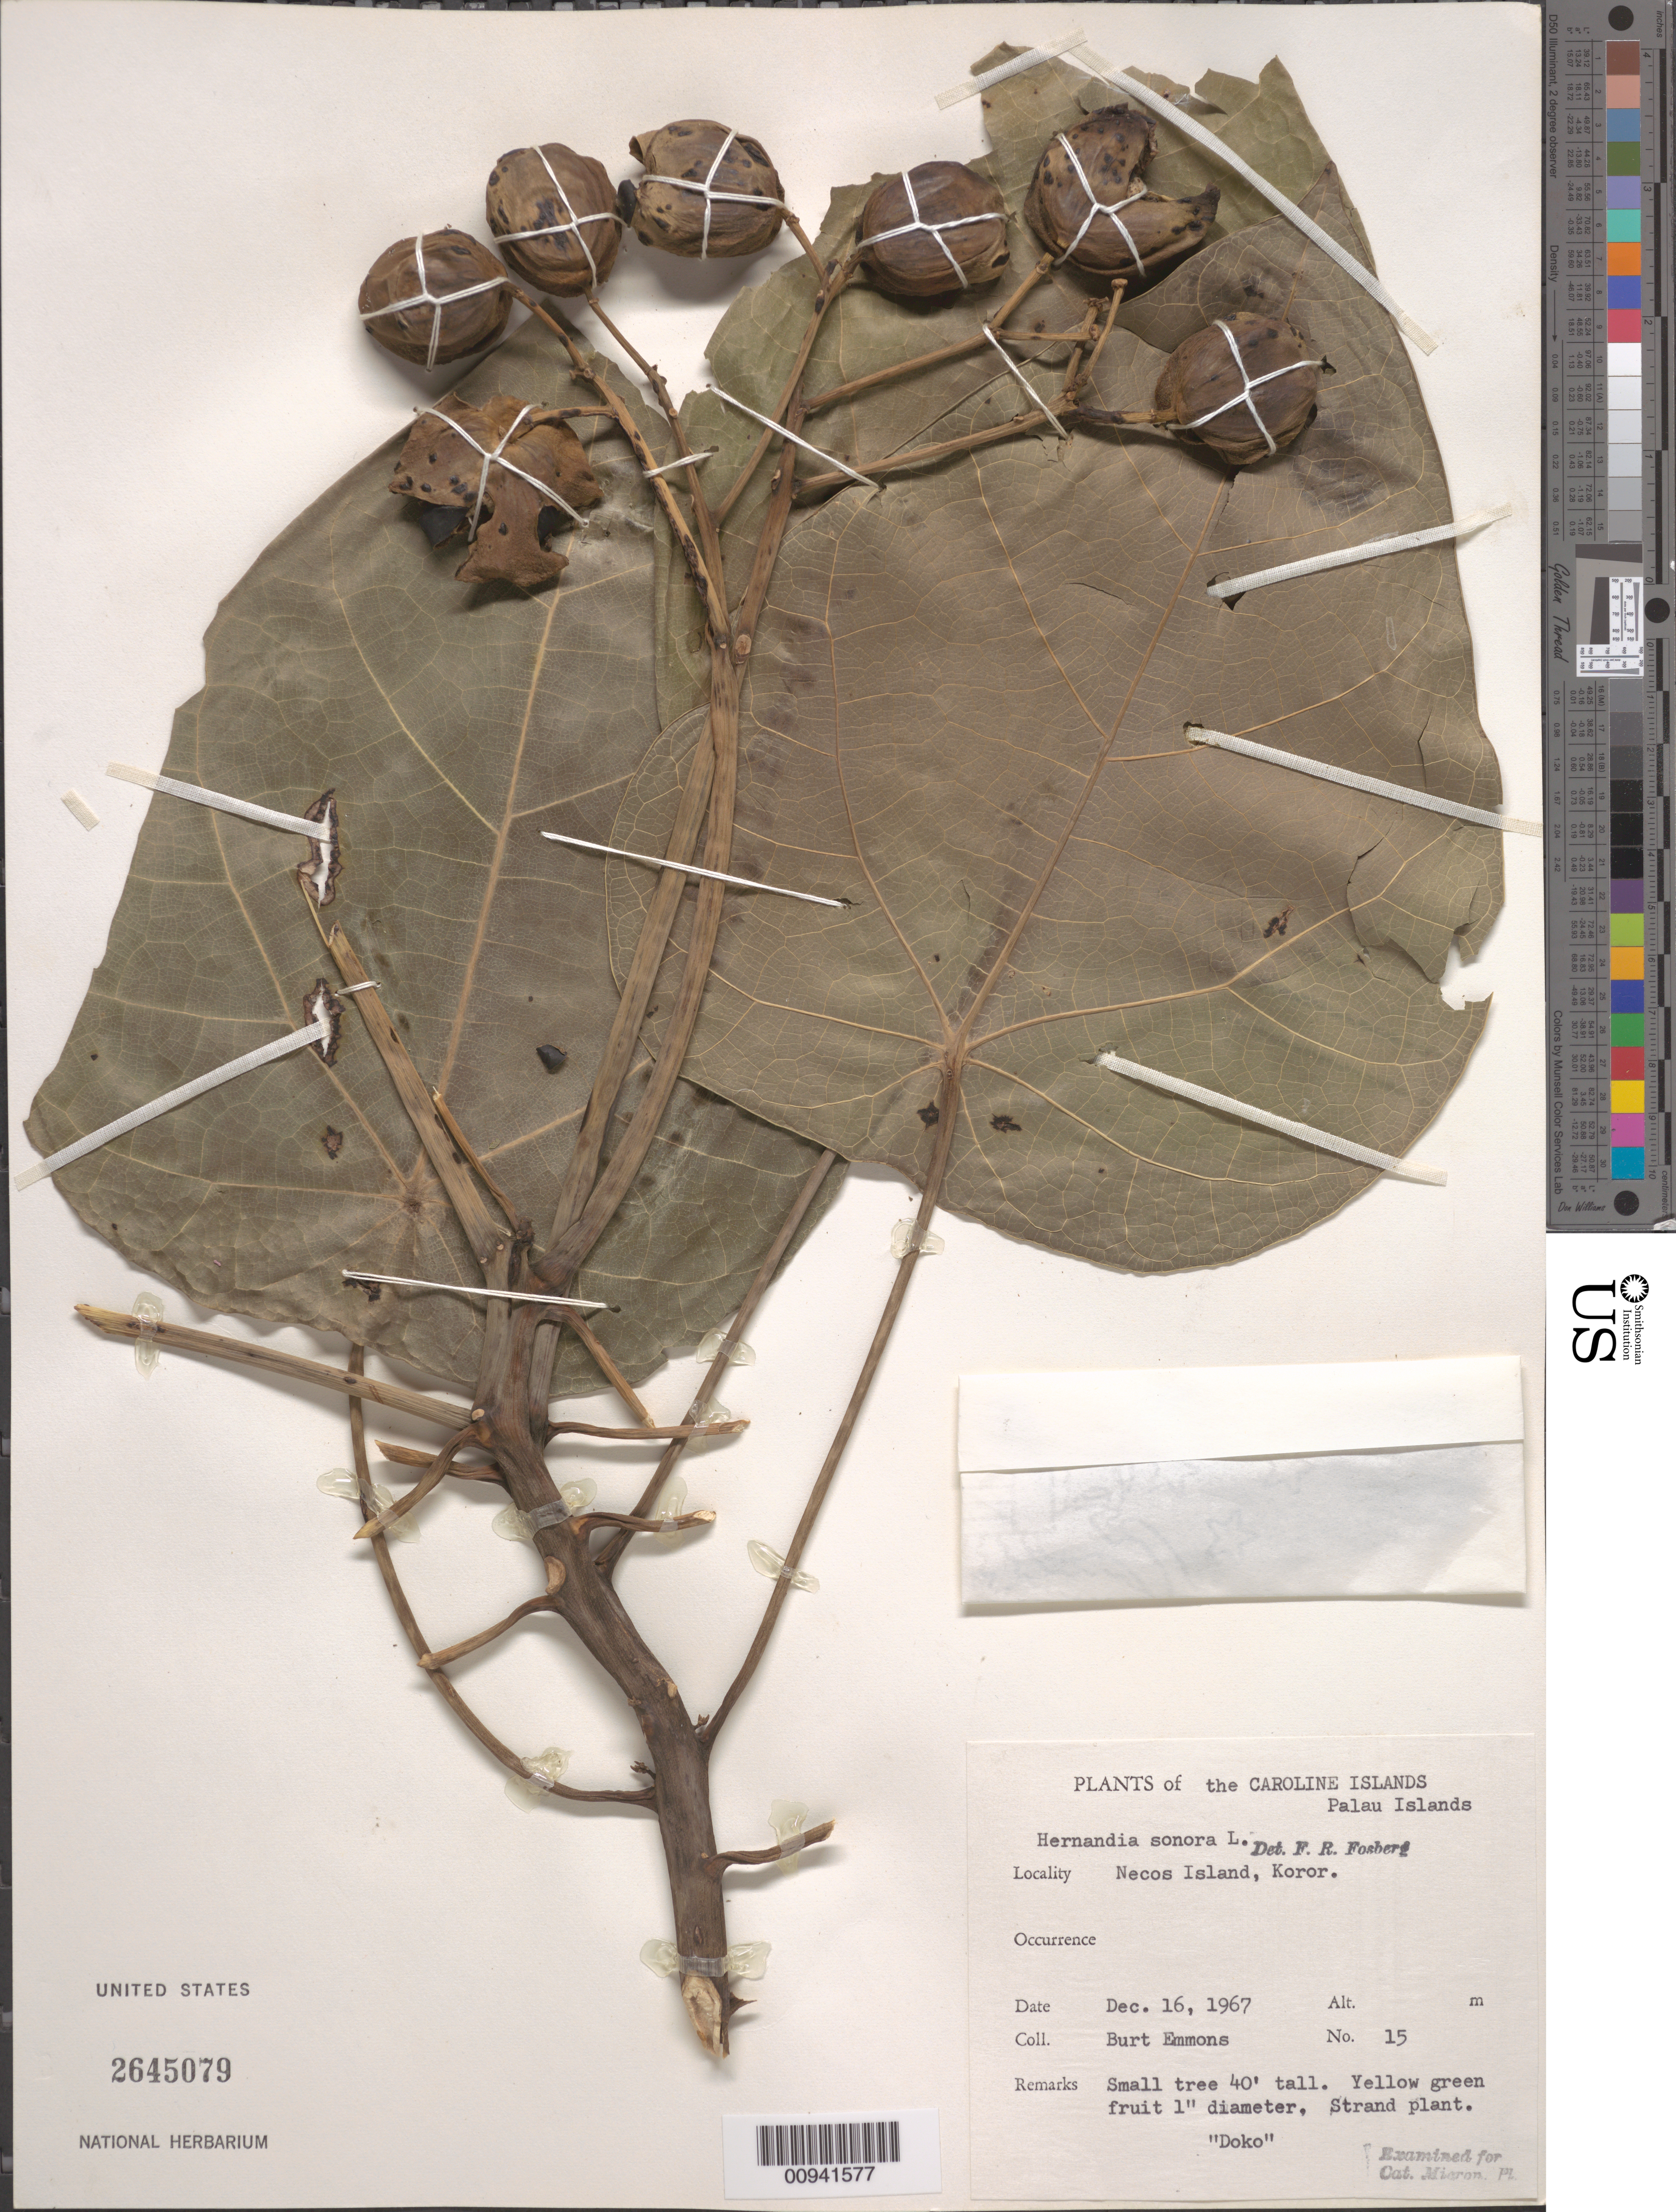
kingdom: Plantae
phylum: Tracheophyta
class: Magnoliopsida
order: Laurales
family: Hernandiaceae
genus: Hernandia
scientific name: Hernandia nymphaeifolia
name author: (C. Presl) Kubitzki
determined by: Strong, M. T., (US), Smithsonian Institution - National Museum of Natural History (UNITED STATES)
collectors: B. Emmons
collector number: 15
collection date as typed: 16 Dec 1967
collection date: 1967-12-16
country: Palau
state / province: Koror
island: Necos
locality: Necos Island, Koror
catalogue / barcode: US 2645079